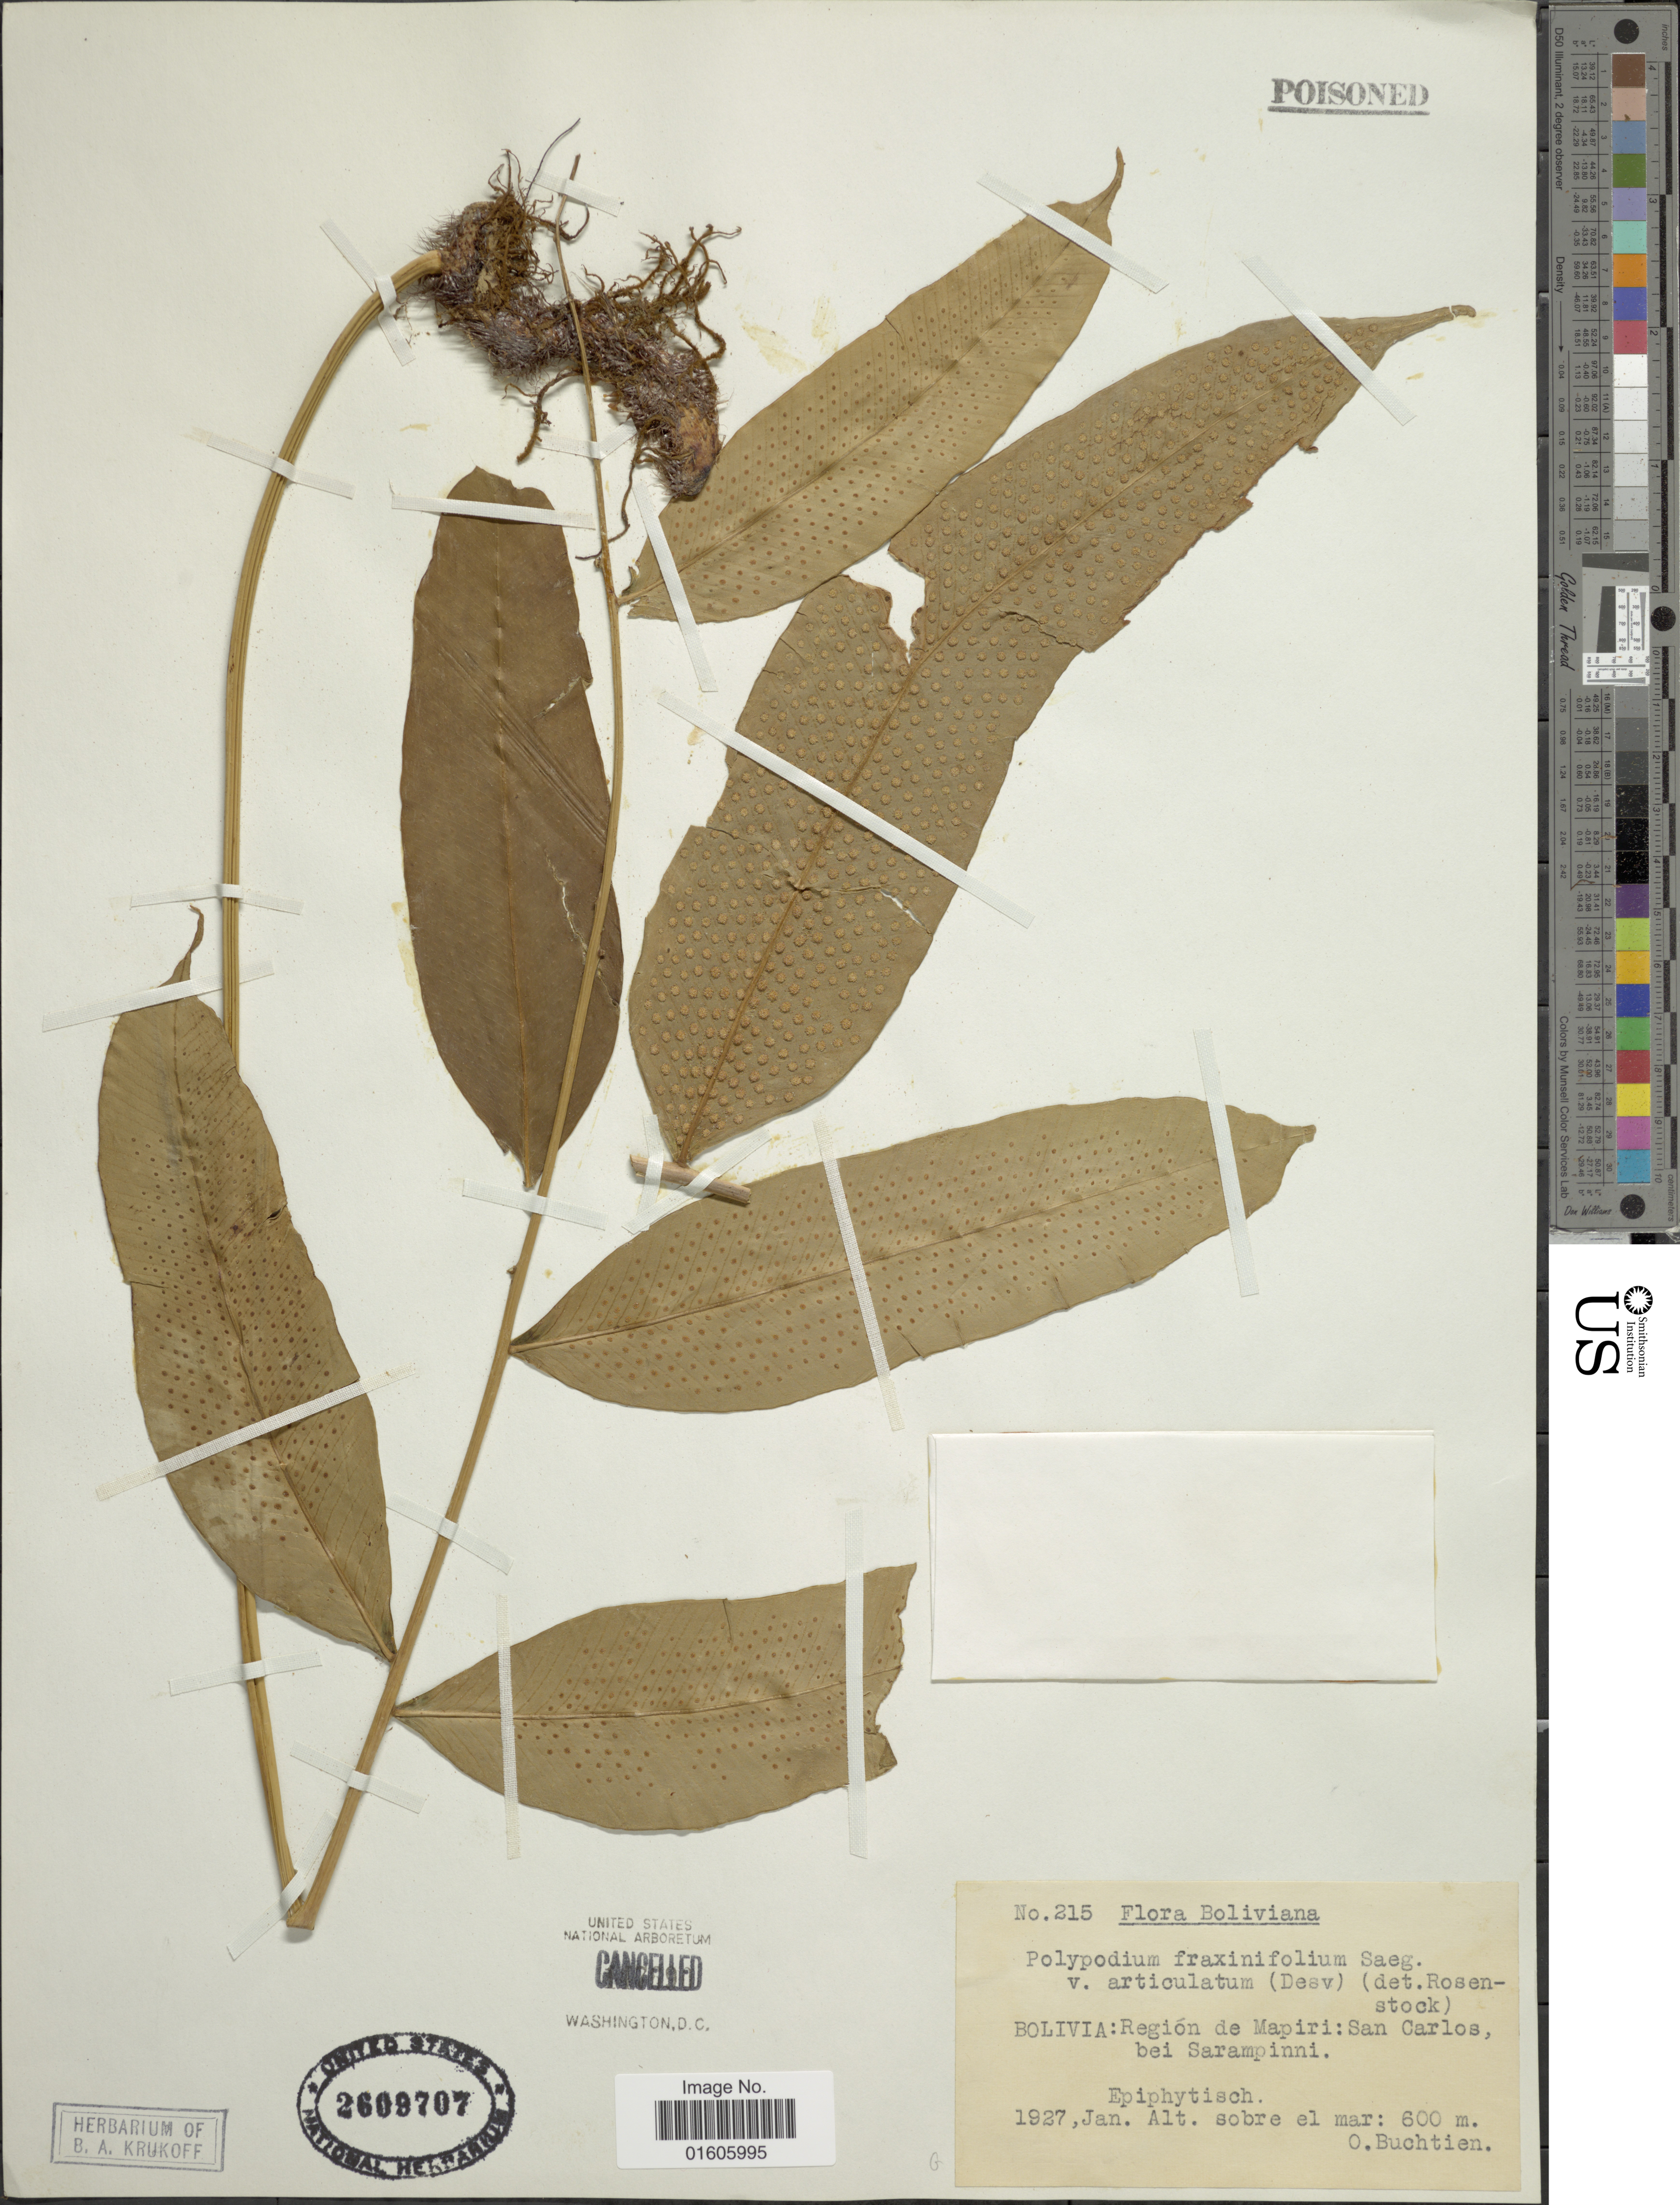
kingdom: Plantae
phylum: Tracheophyta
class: Polypodiopsida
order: Polypodiales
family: Polypodiaceae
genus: Serpocaulon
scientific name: Serpocaulon caceresii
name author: A.R. Sm.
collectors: O. Buchtien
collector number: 215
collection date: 1927-01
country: Bolivia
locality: Bolivia: Región de Mapiri: San Carlos, bei Sarampinni.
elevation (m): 600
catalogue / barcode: US 2609707